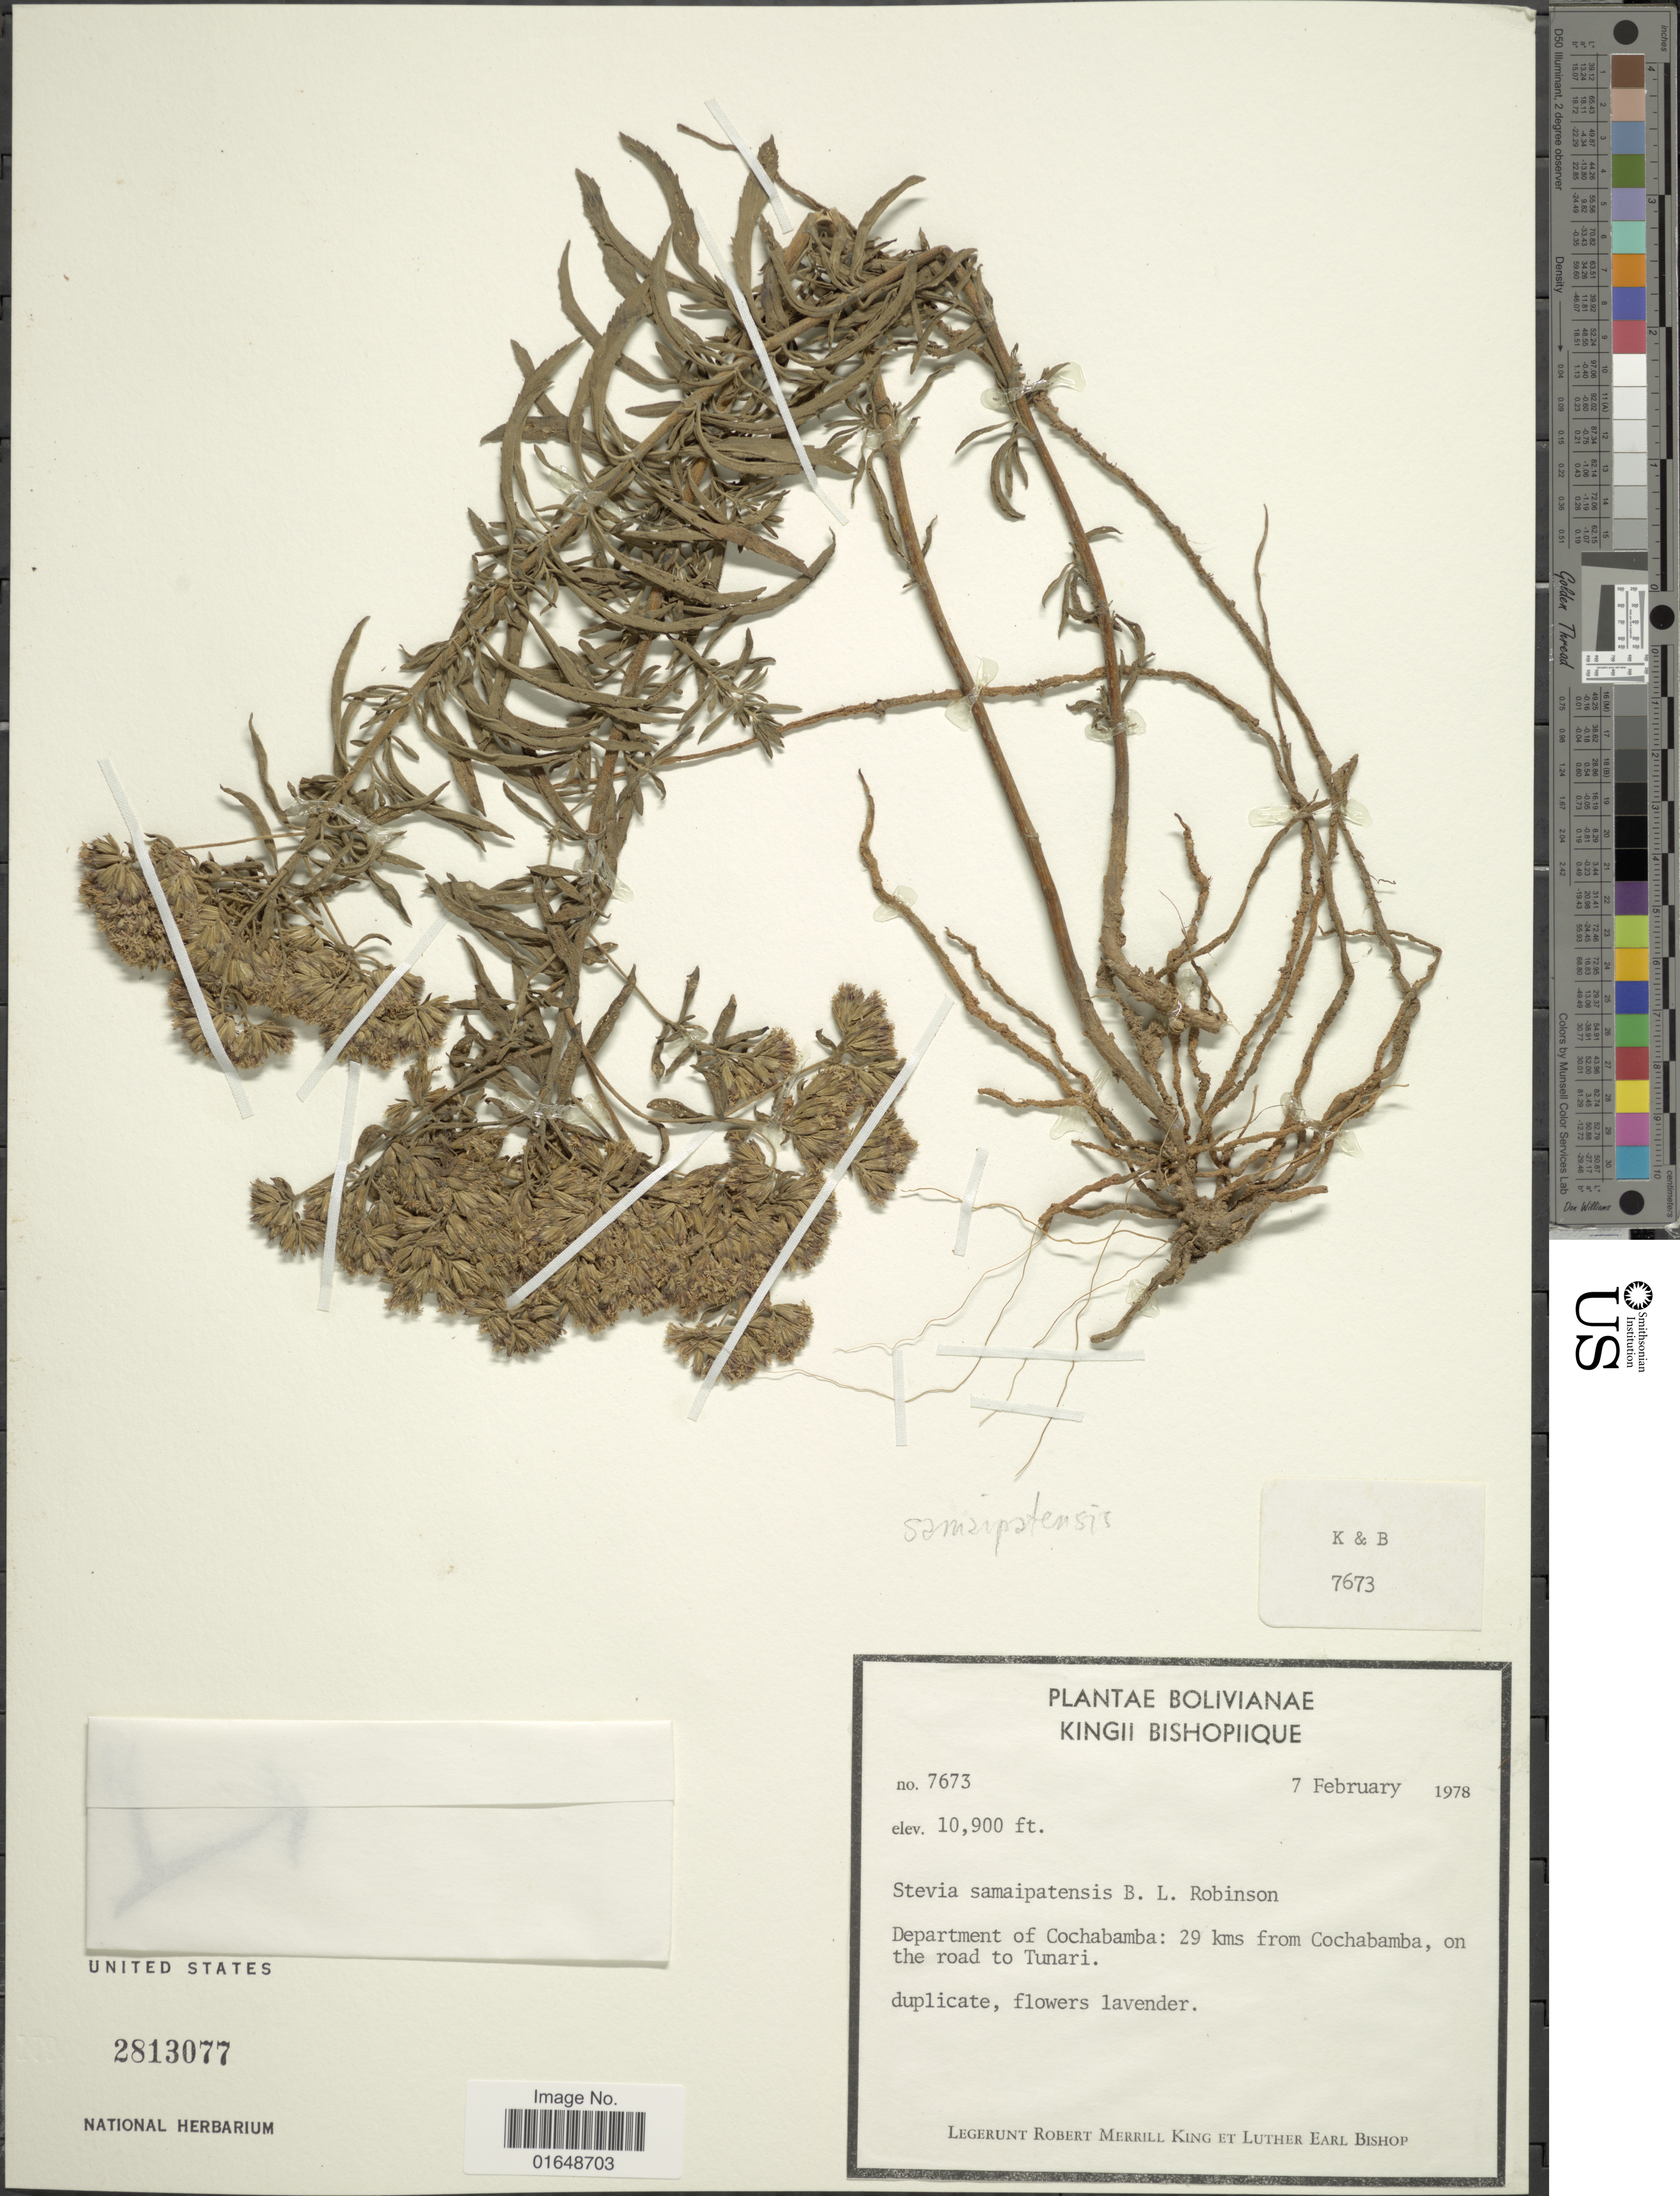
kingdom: Plantae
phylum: Tracheophyta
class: Magnoliopsida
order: Asterales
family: Asteraceae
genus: Stevia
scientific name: Stevia samaipatensis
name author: B.L. Rob.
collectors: R. M. King & L. E. Bishop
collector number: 7673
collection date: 1978-02-07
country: Bolivia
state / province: Cochabamba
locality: Department of Cochabamba: 29 kms from Cochabamba, on the road to Tunari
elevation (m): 3322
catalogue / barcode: US 2813077